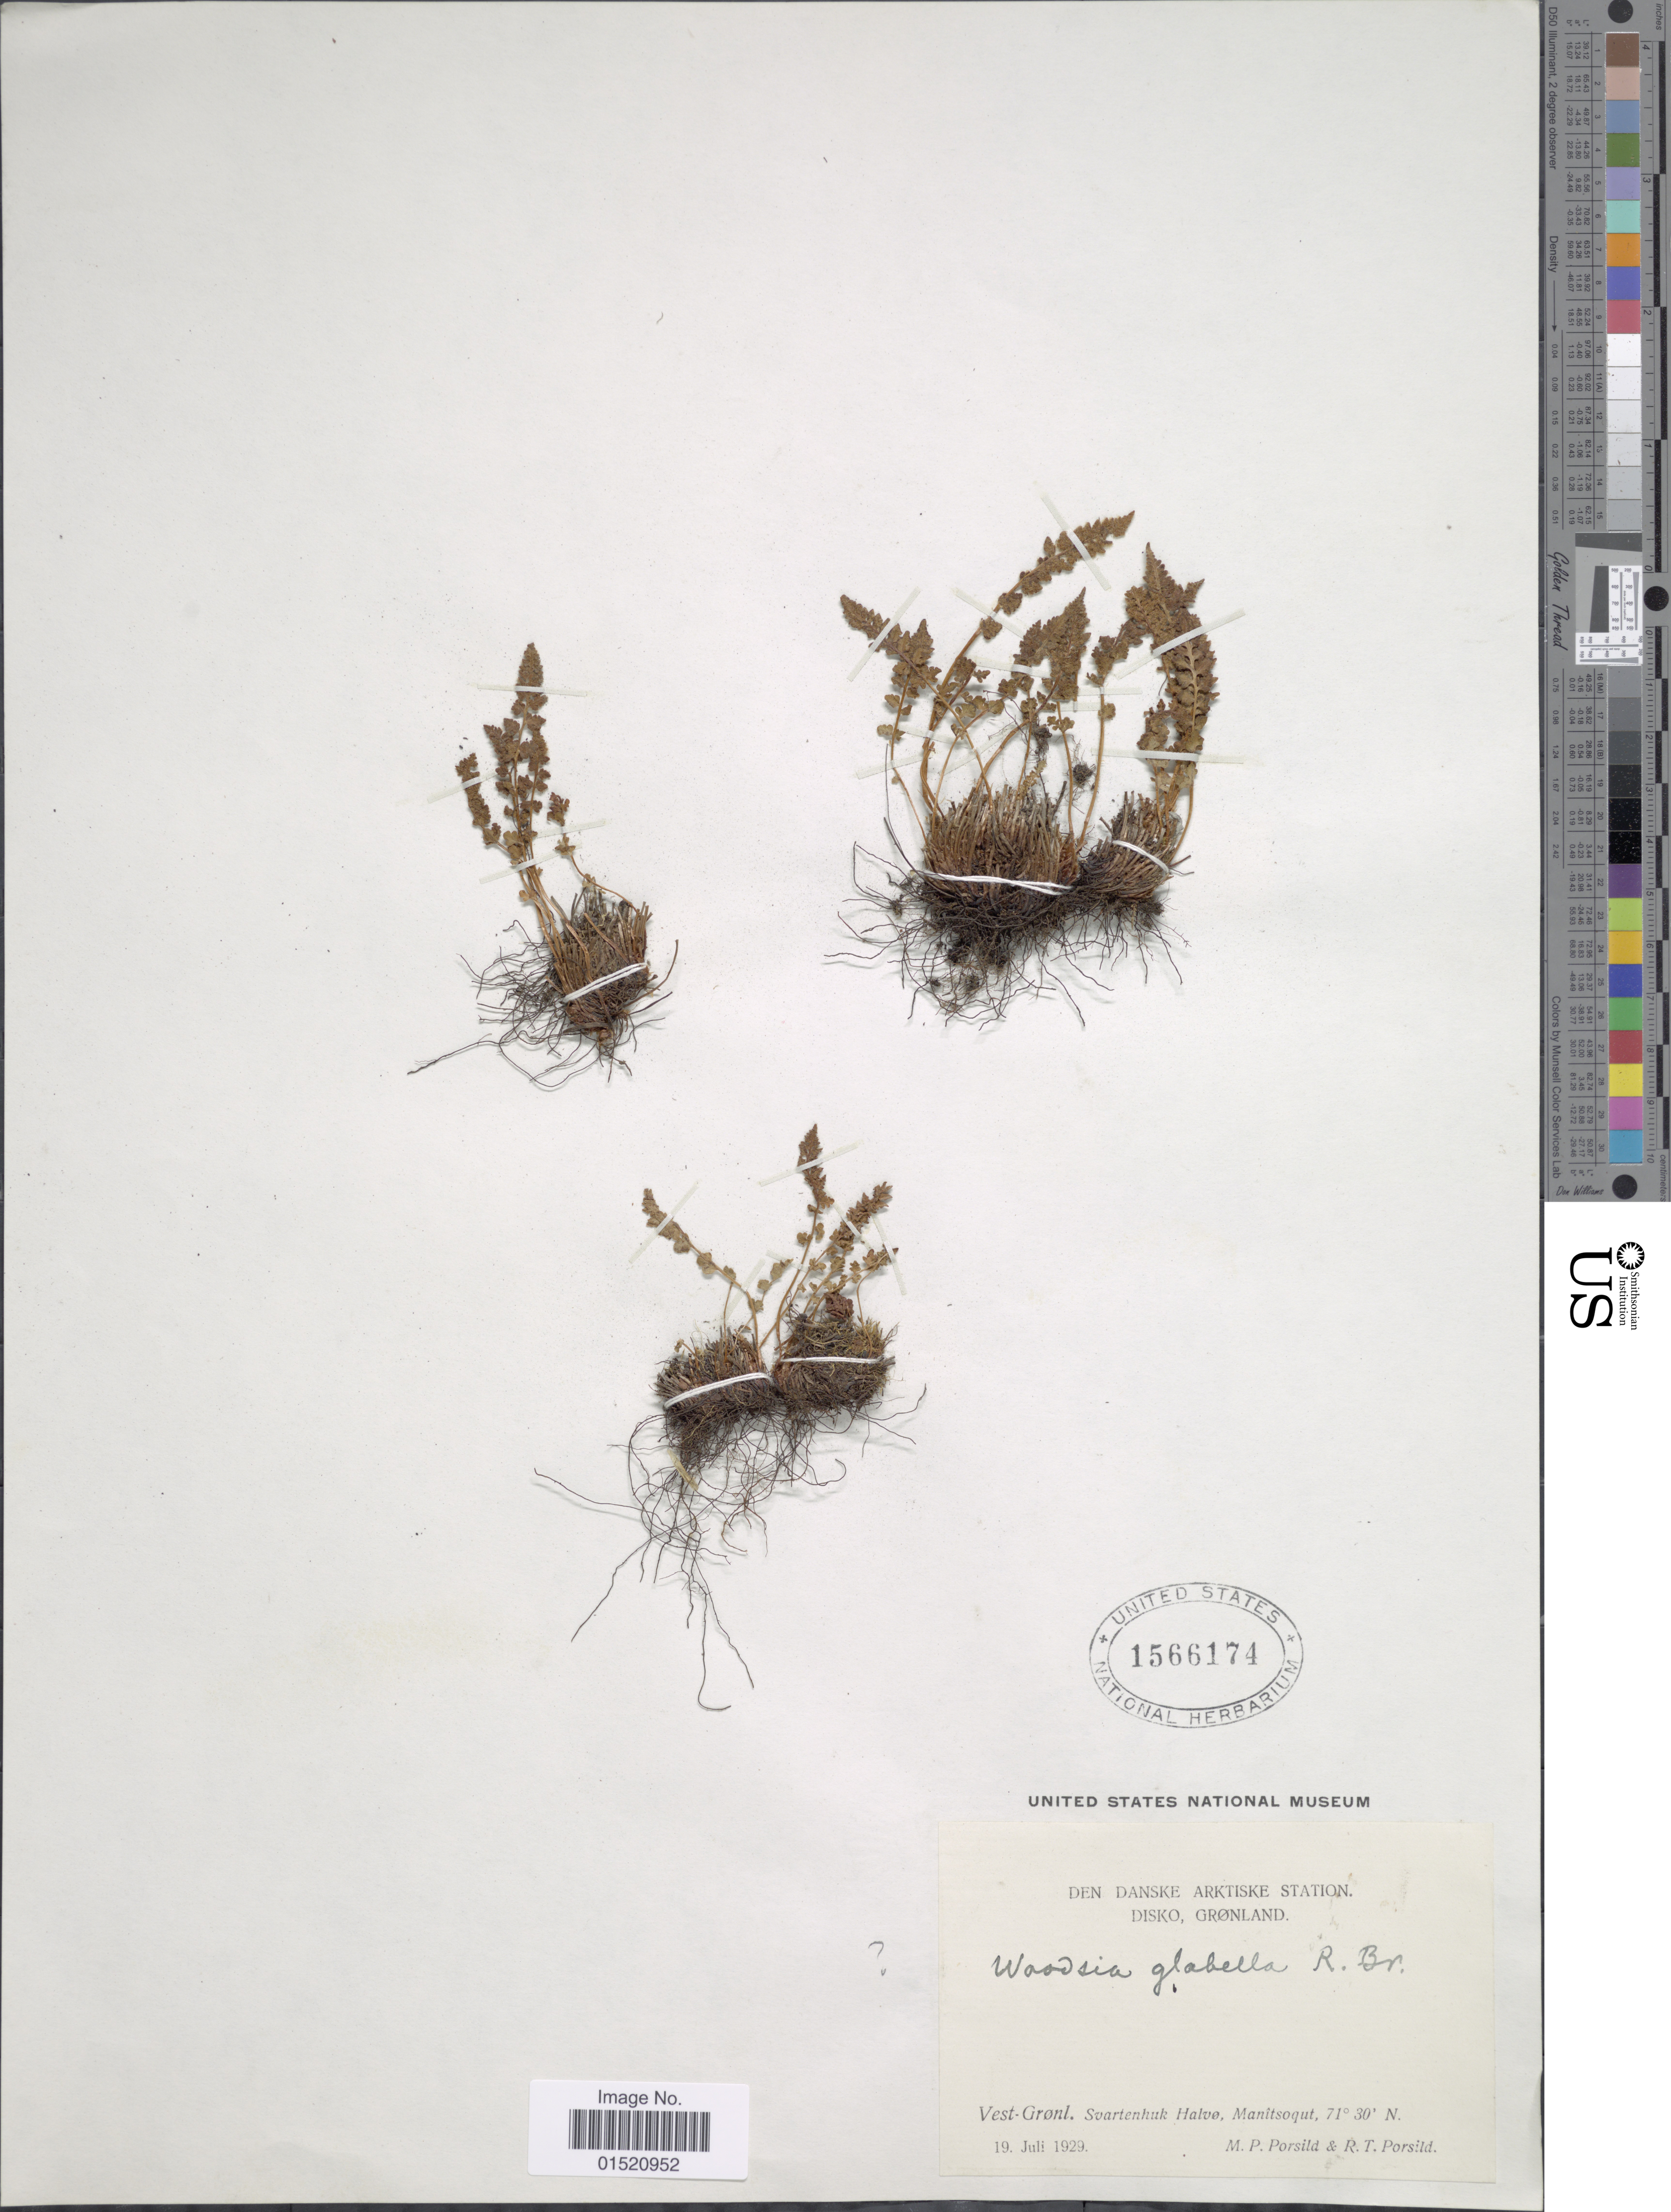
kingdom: Plantae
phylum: Tracheophyta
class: Polypodiopsida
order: Polypodiales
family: Woodsiaceae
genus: Woodsia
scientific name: Woodsia glabella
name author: R. Br.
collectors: M. P. Porsild & R. T. Porsild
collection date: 1929-07-19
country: Greenland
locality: Den Danske, Artiske Station, Disko, Vest-Grønl. Svartenhuk Halvø, Manitsoqut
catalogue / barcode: US 1566174